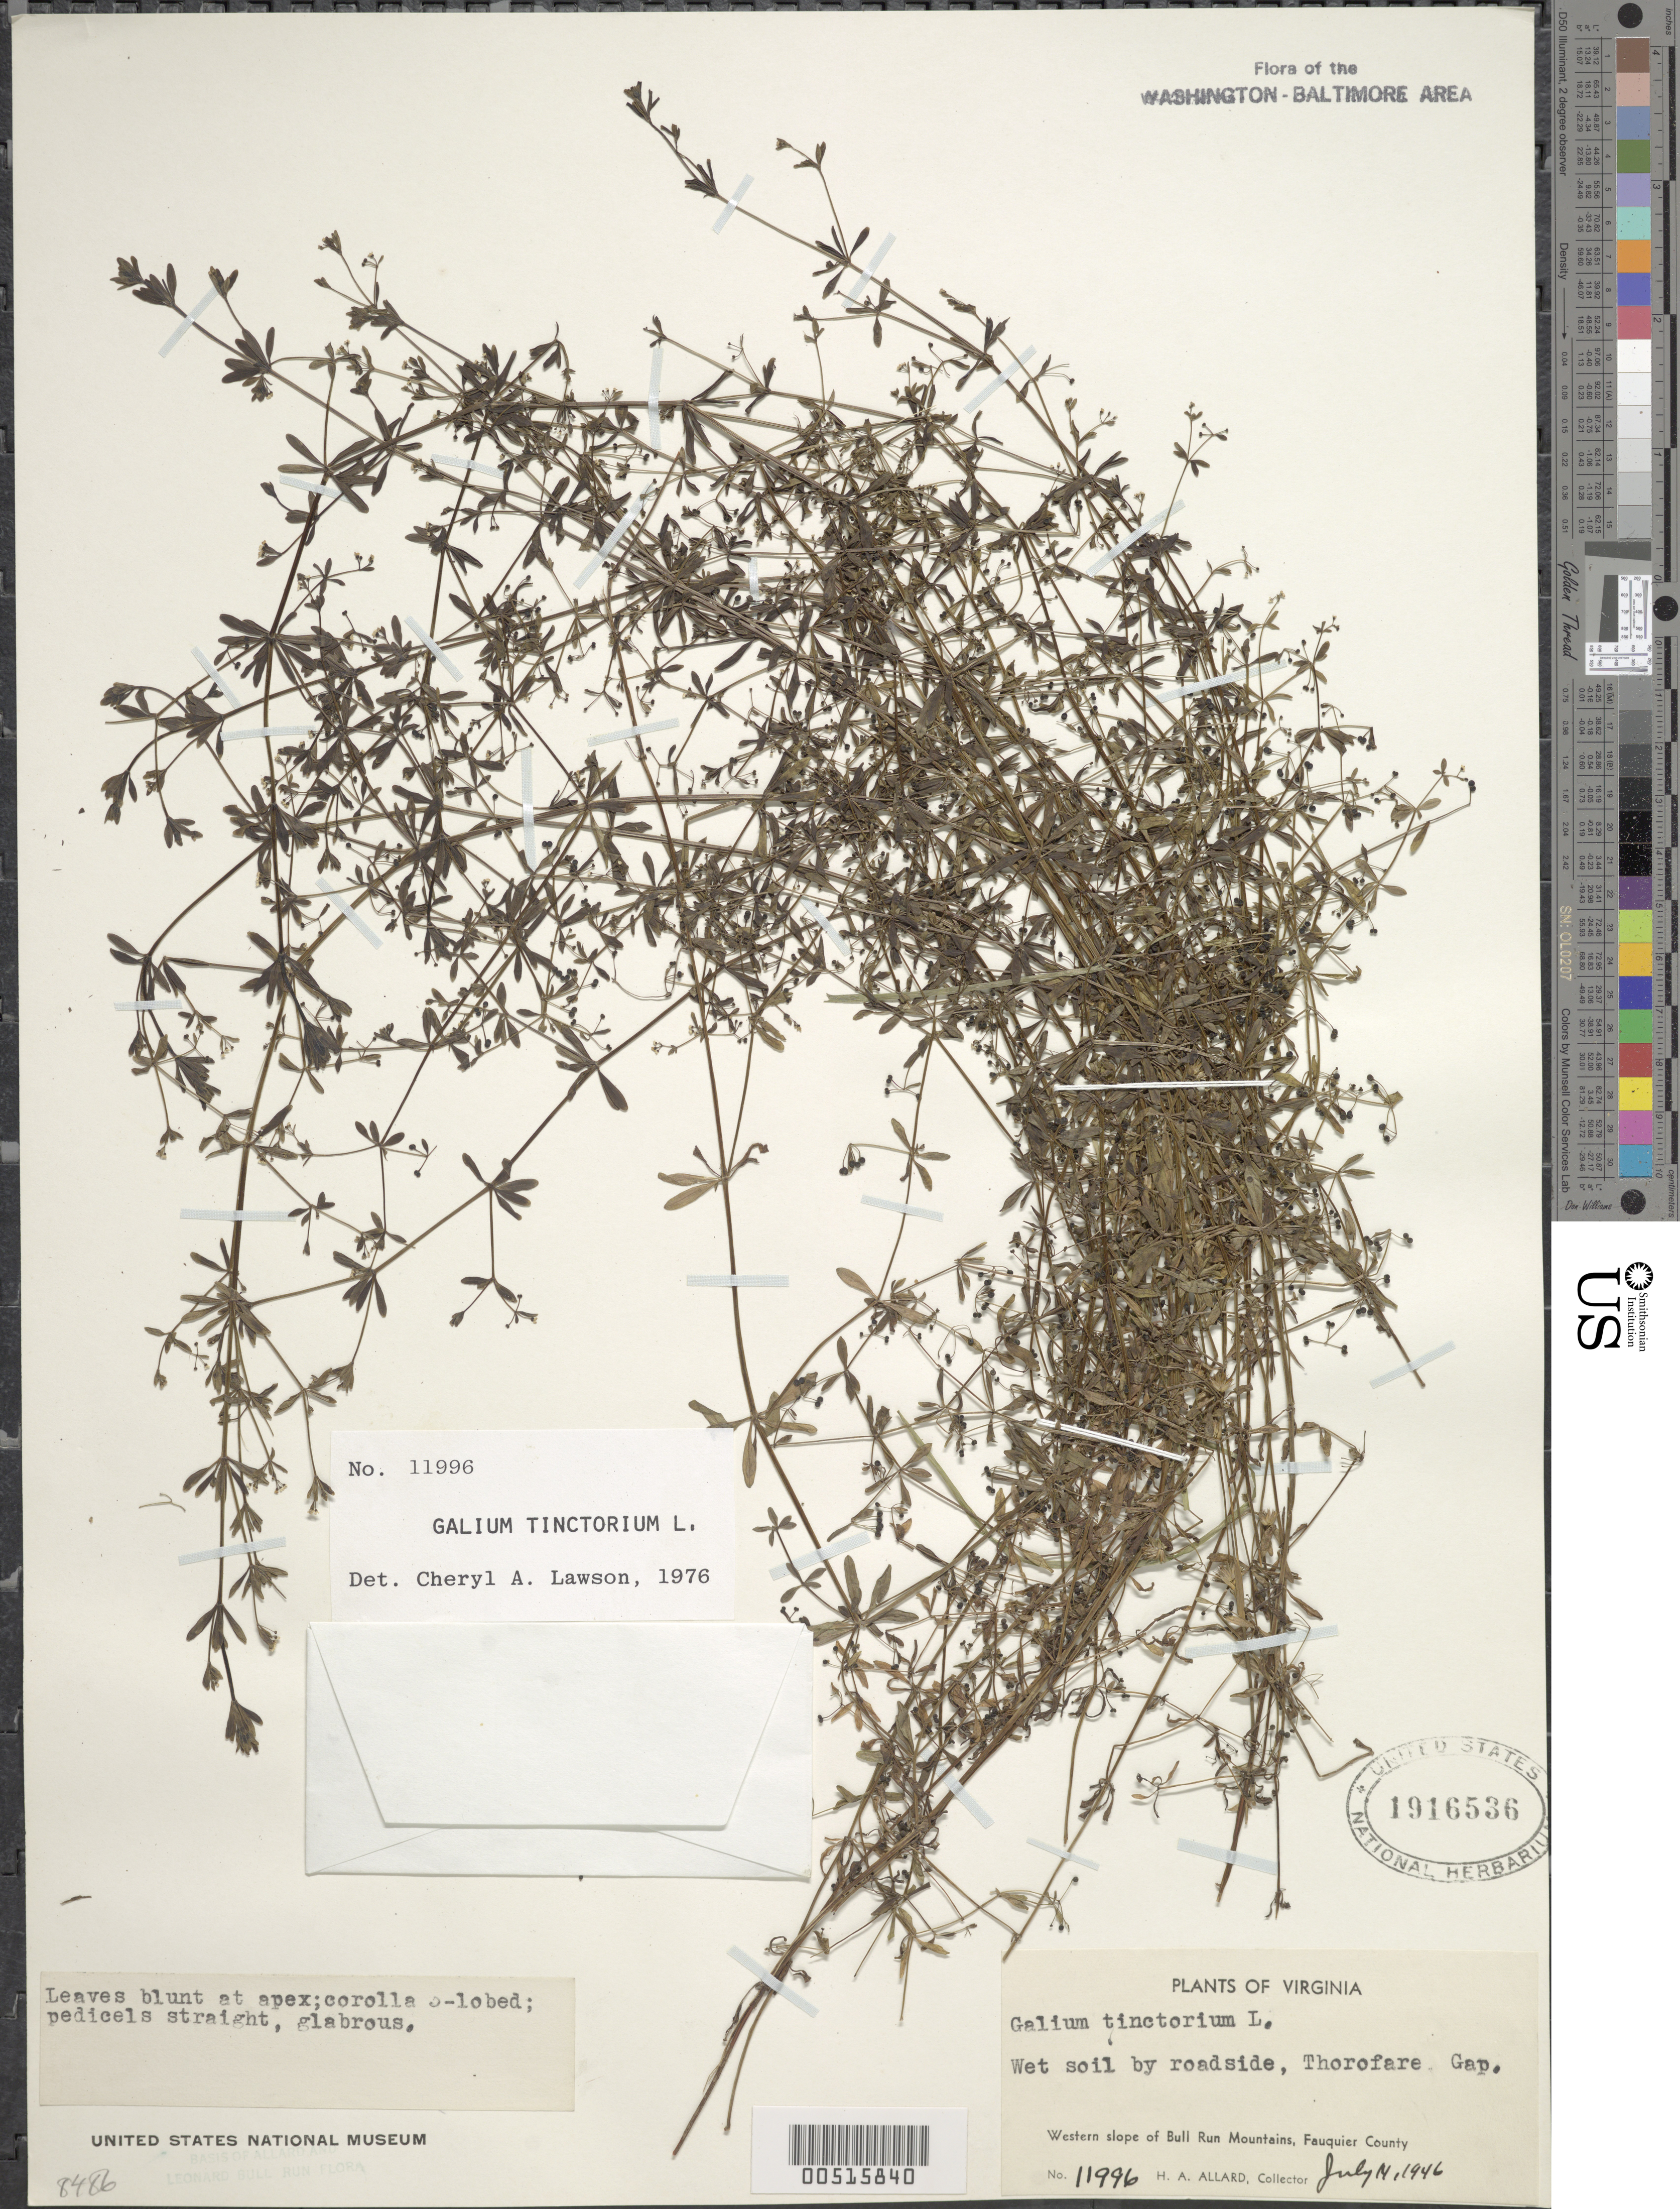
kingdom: Plantae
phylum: Tracheophyta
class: Magnoliopsida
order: Gentianales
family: Rubiaceae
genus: Galium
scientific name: Galium tinctorium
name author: (L.) Scop.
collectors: H. A. Allard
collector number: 11996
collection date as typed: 14 Jul 1946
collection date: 1946-07-14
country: United States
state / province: Virginia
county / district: Fauquier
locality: Thorofare Gap, W slope of Bull Run Mountains Bull Run Mountains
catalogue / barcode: US 1916536